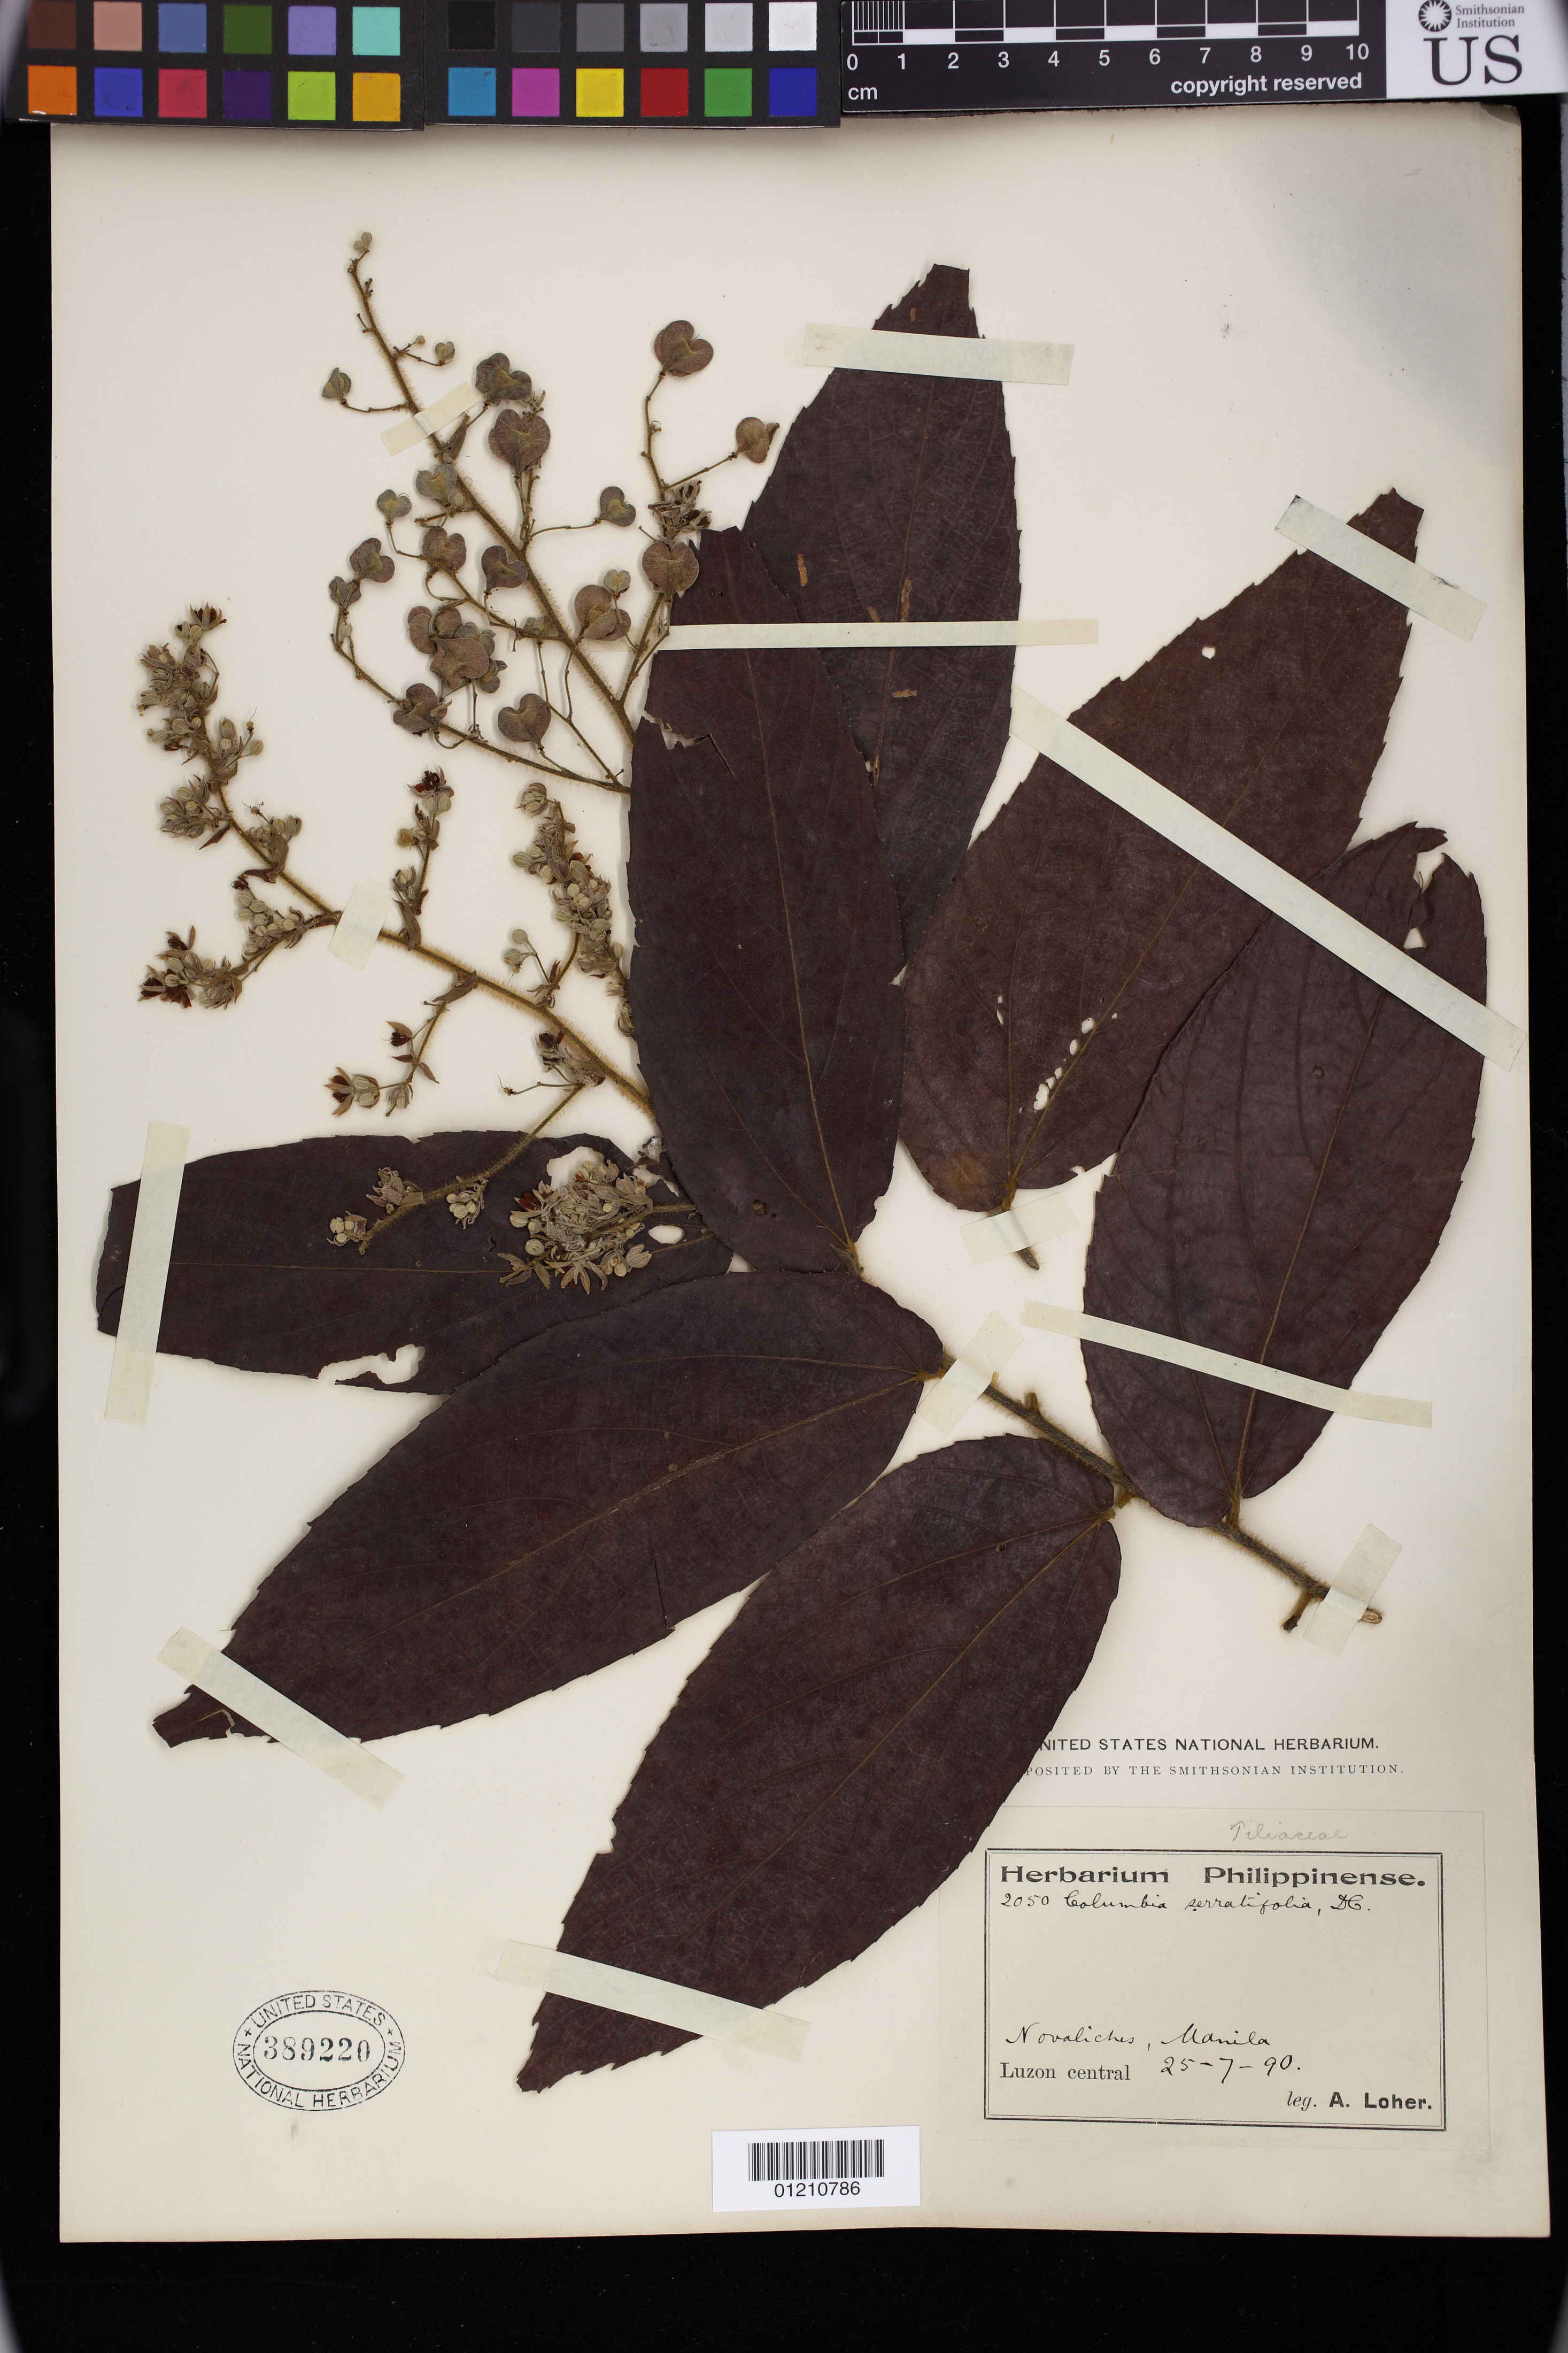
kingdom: Plantae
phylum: Tracheophyta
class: Magnoliopsida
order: Malvales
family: Malvaceae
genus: Colona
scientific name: Colona serratifolia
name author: Cav.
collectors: A. Loher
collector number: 2050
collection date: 1990-07-25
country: Philippines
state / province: Calabarzon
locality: Novaliches, Manila,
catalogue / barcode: US 389220